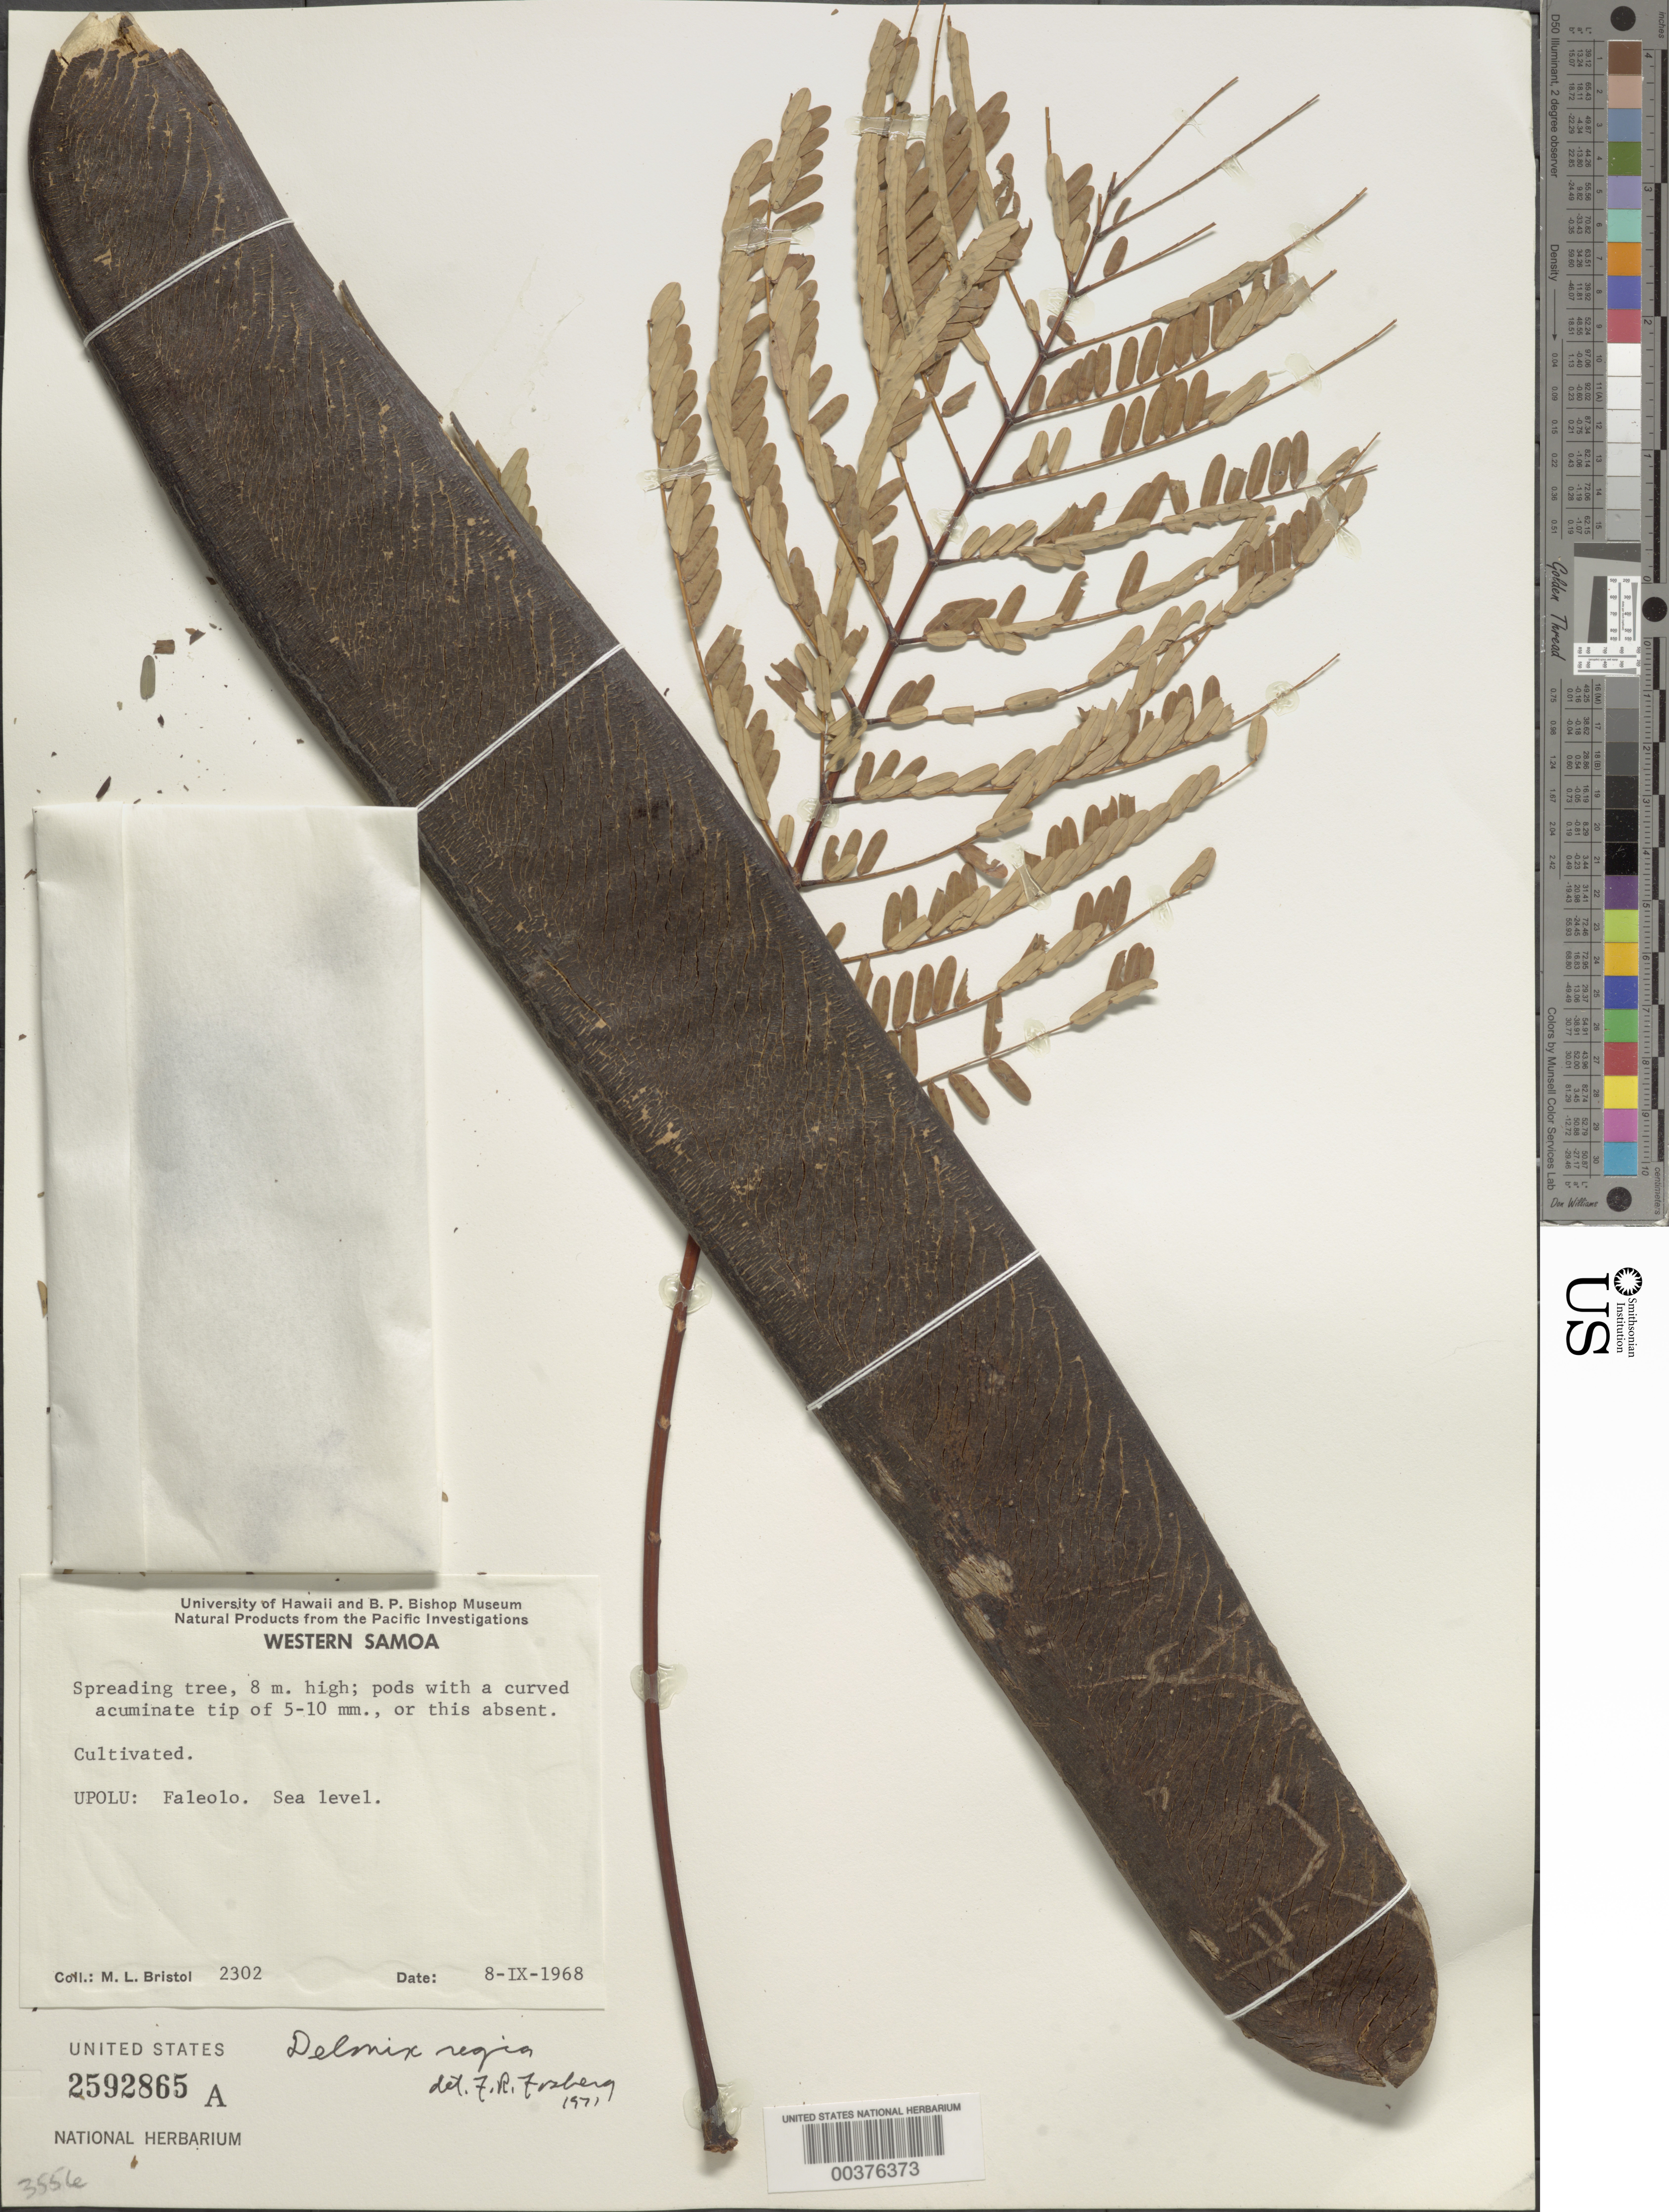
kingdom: Plantae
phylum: Tracheophyta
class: Magnoliopsida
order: Fabales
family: Fabaceae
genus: Delonix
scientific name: Delonix regia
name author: (Bojer ex Hook.) Raf.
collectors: F. R. Fosberg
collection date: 1946-08-19/1946-08-21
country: Micronesia, Federated States of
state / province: Kosrae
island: Lelu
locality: Lela (Lele) Harbor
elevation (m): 1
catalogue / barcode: US 2592865A